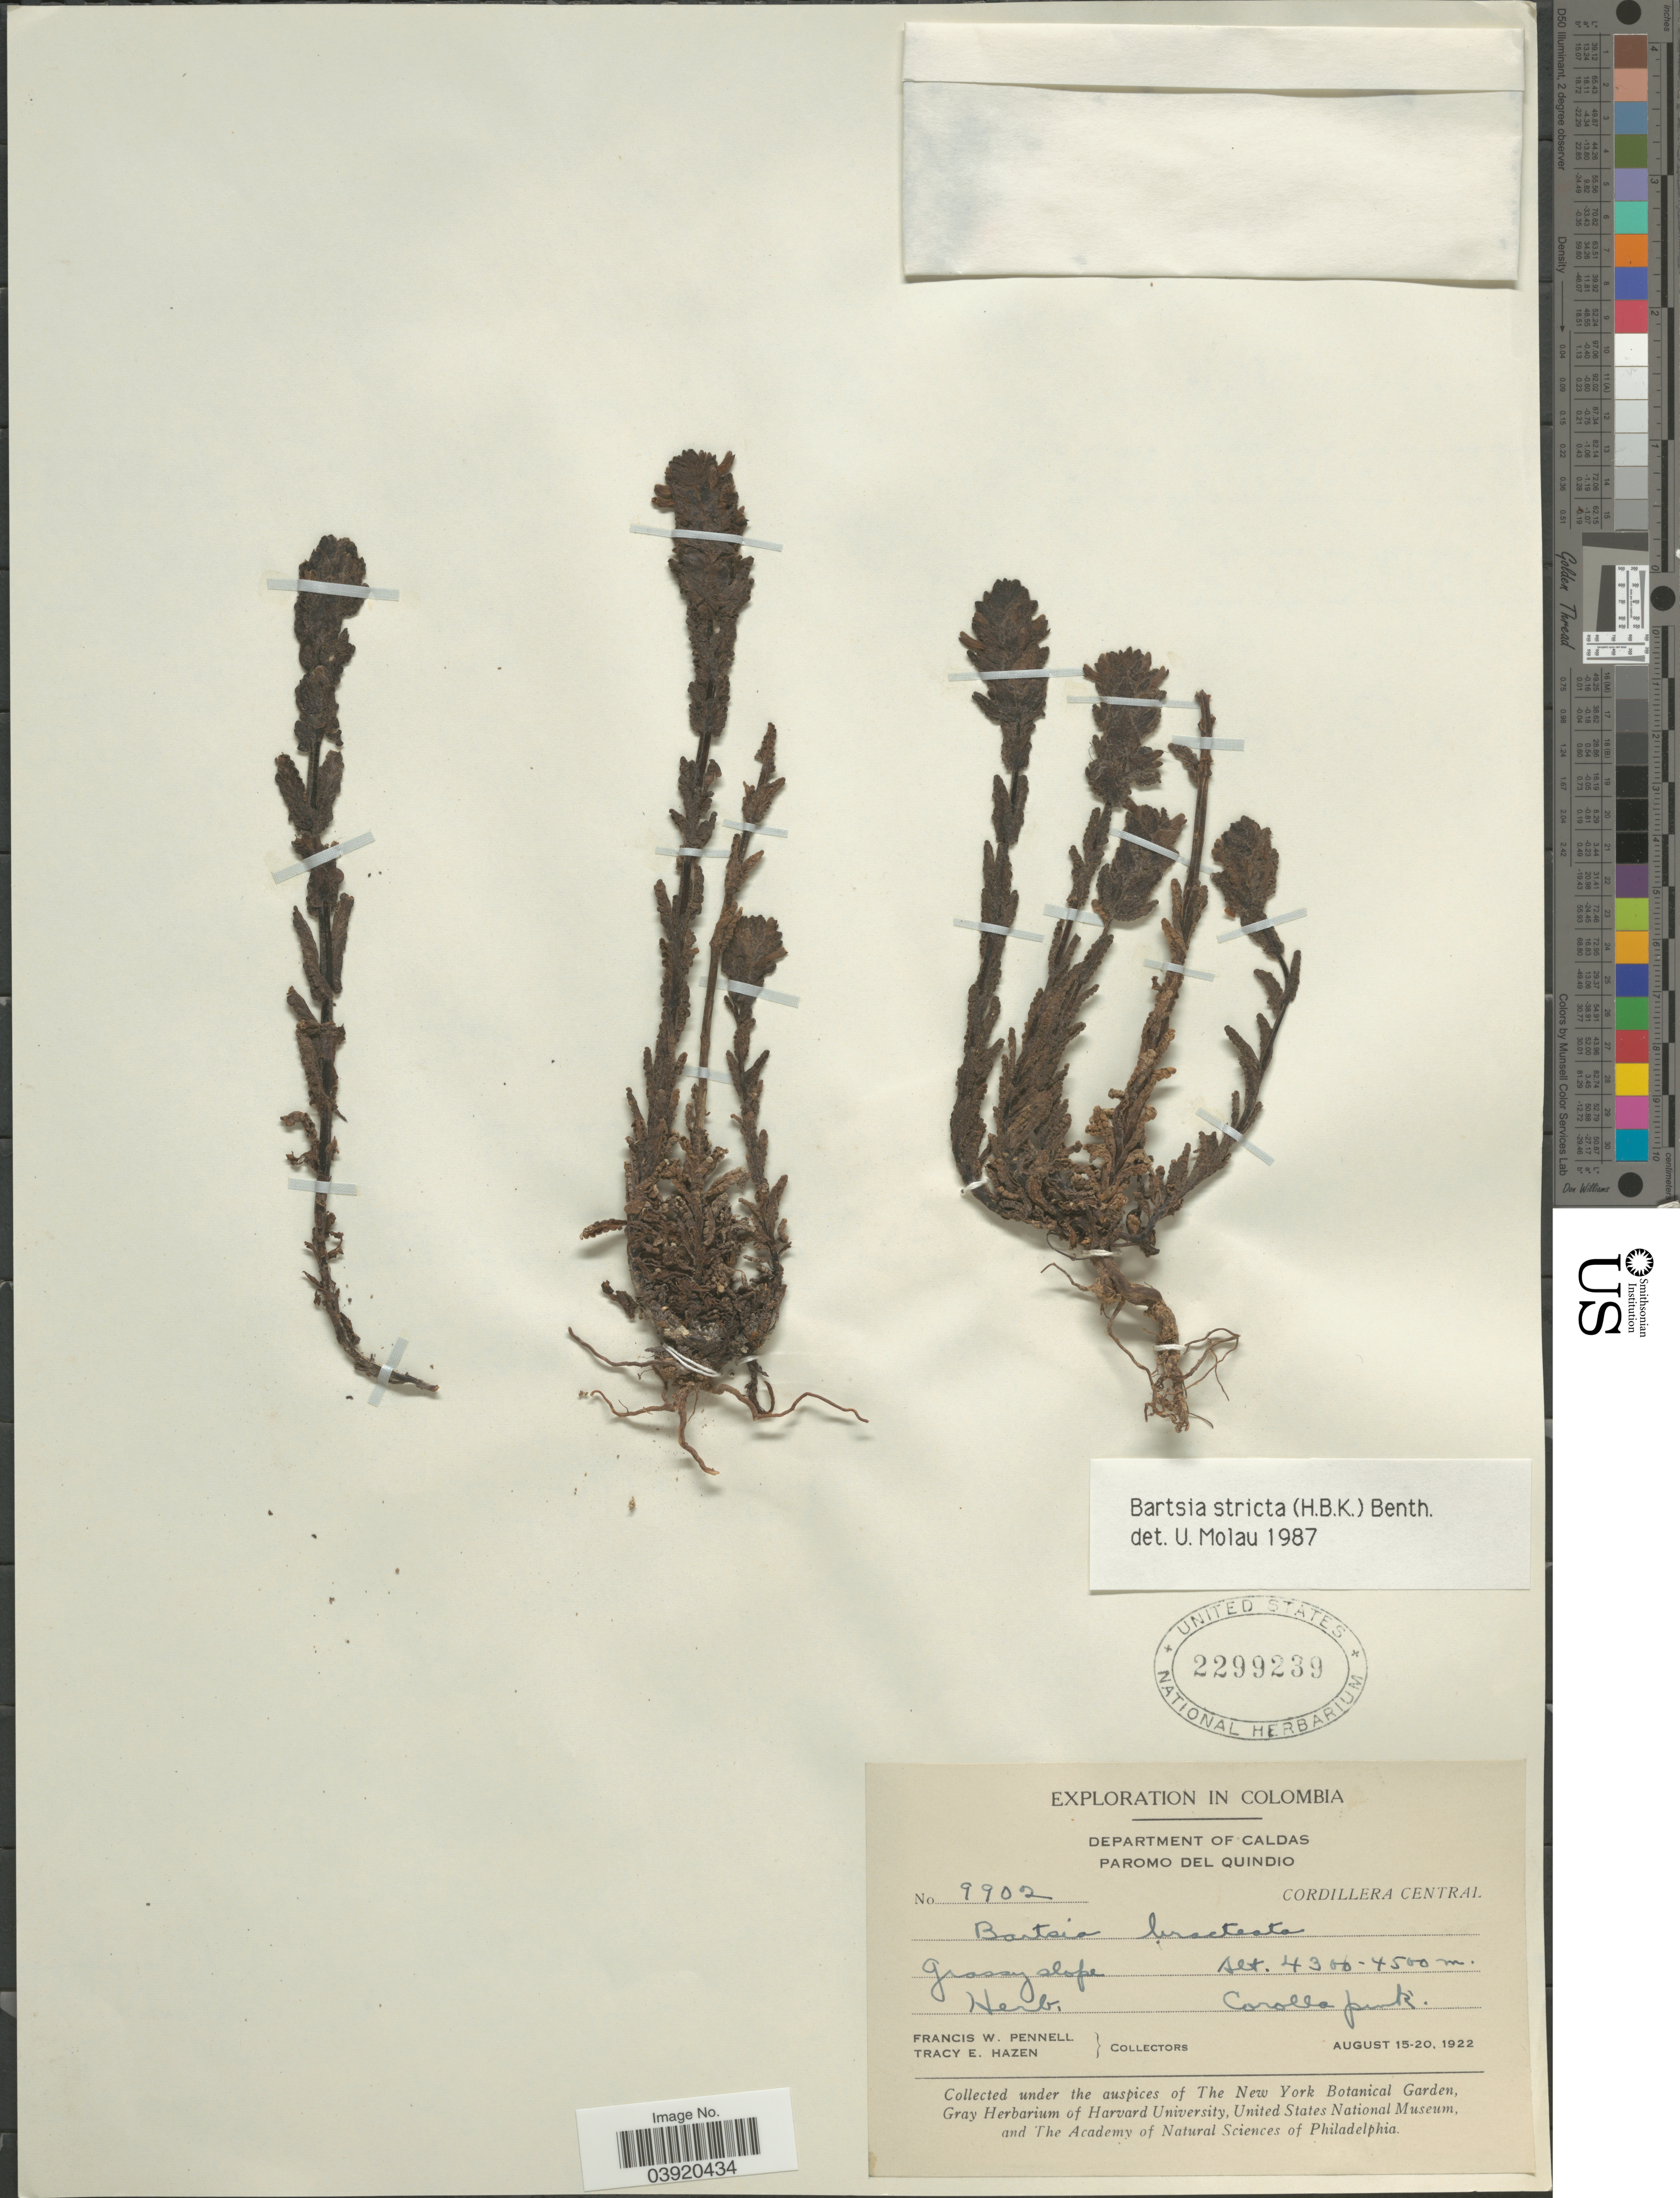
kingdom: Plantae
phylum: Tracheophyta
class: Magnoliopsida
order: Lamiales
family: Orobanchaceae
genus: Bartsia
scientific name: Bartsia stricta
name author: (Kunth) Benth.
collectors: F. W. Pennell & T. E. Hazen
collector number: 9902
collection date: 1922-08-15/1922-08-20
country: Colombia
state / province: Caldas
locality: Department of Caldas. Paromo del Quindio. Cordillera Central.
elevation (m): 4300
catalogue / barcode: US 2299239